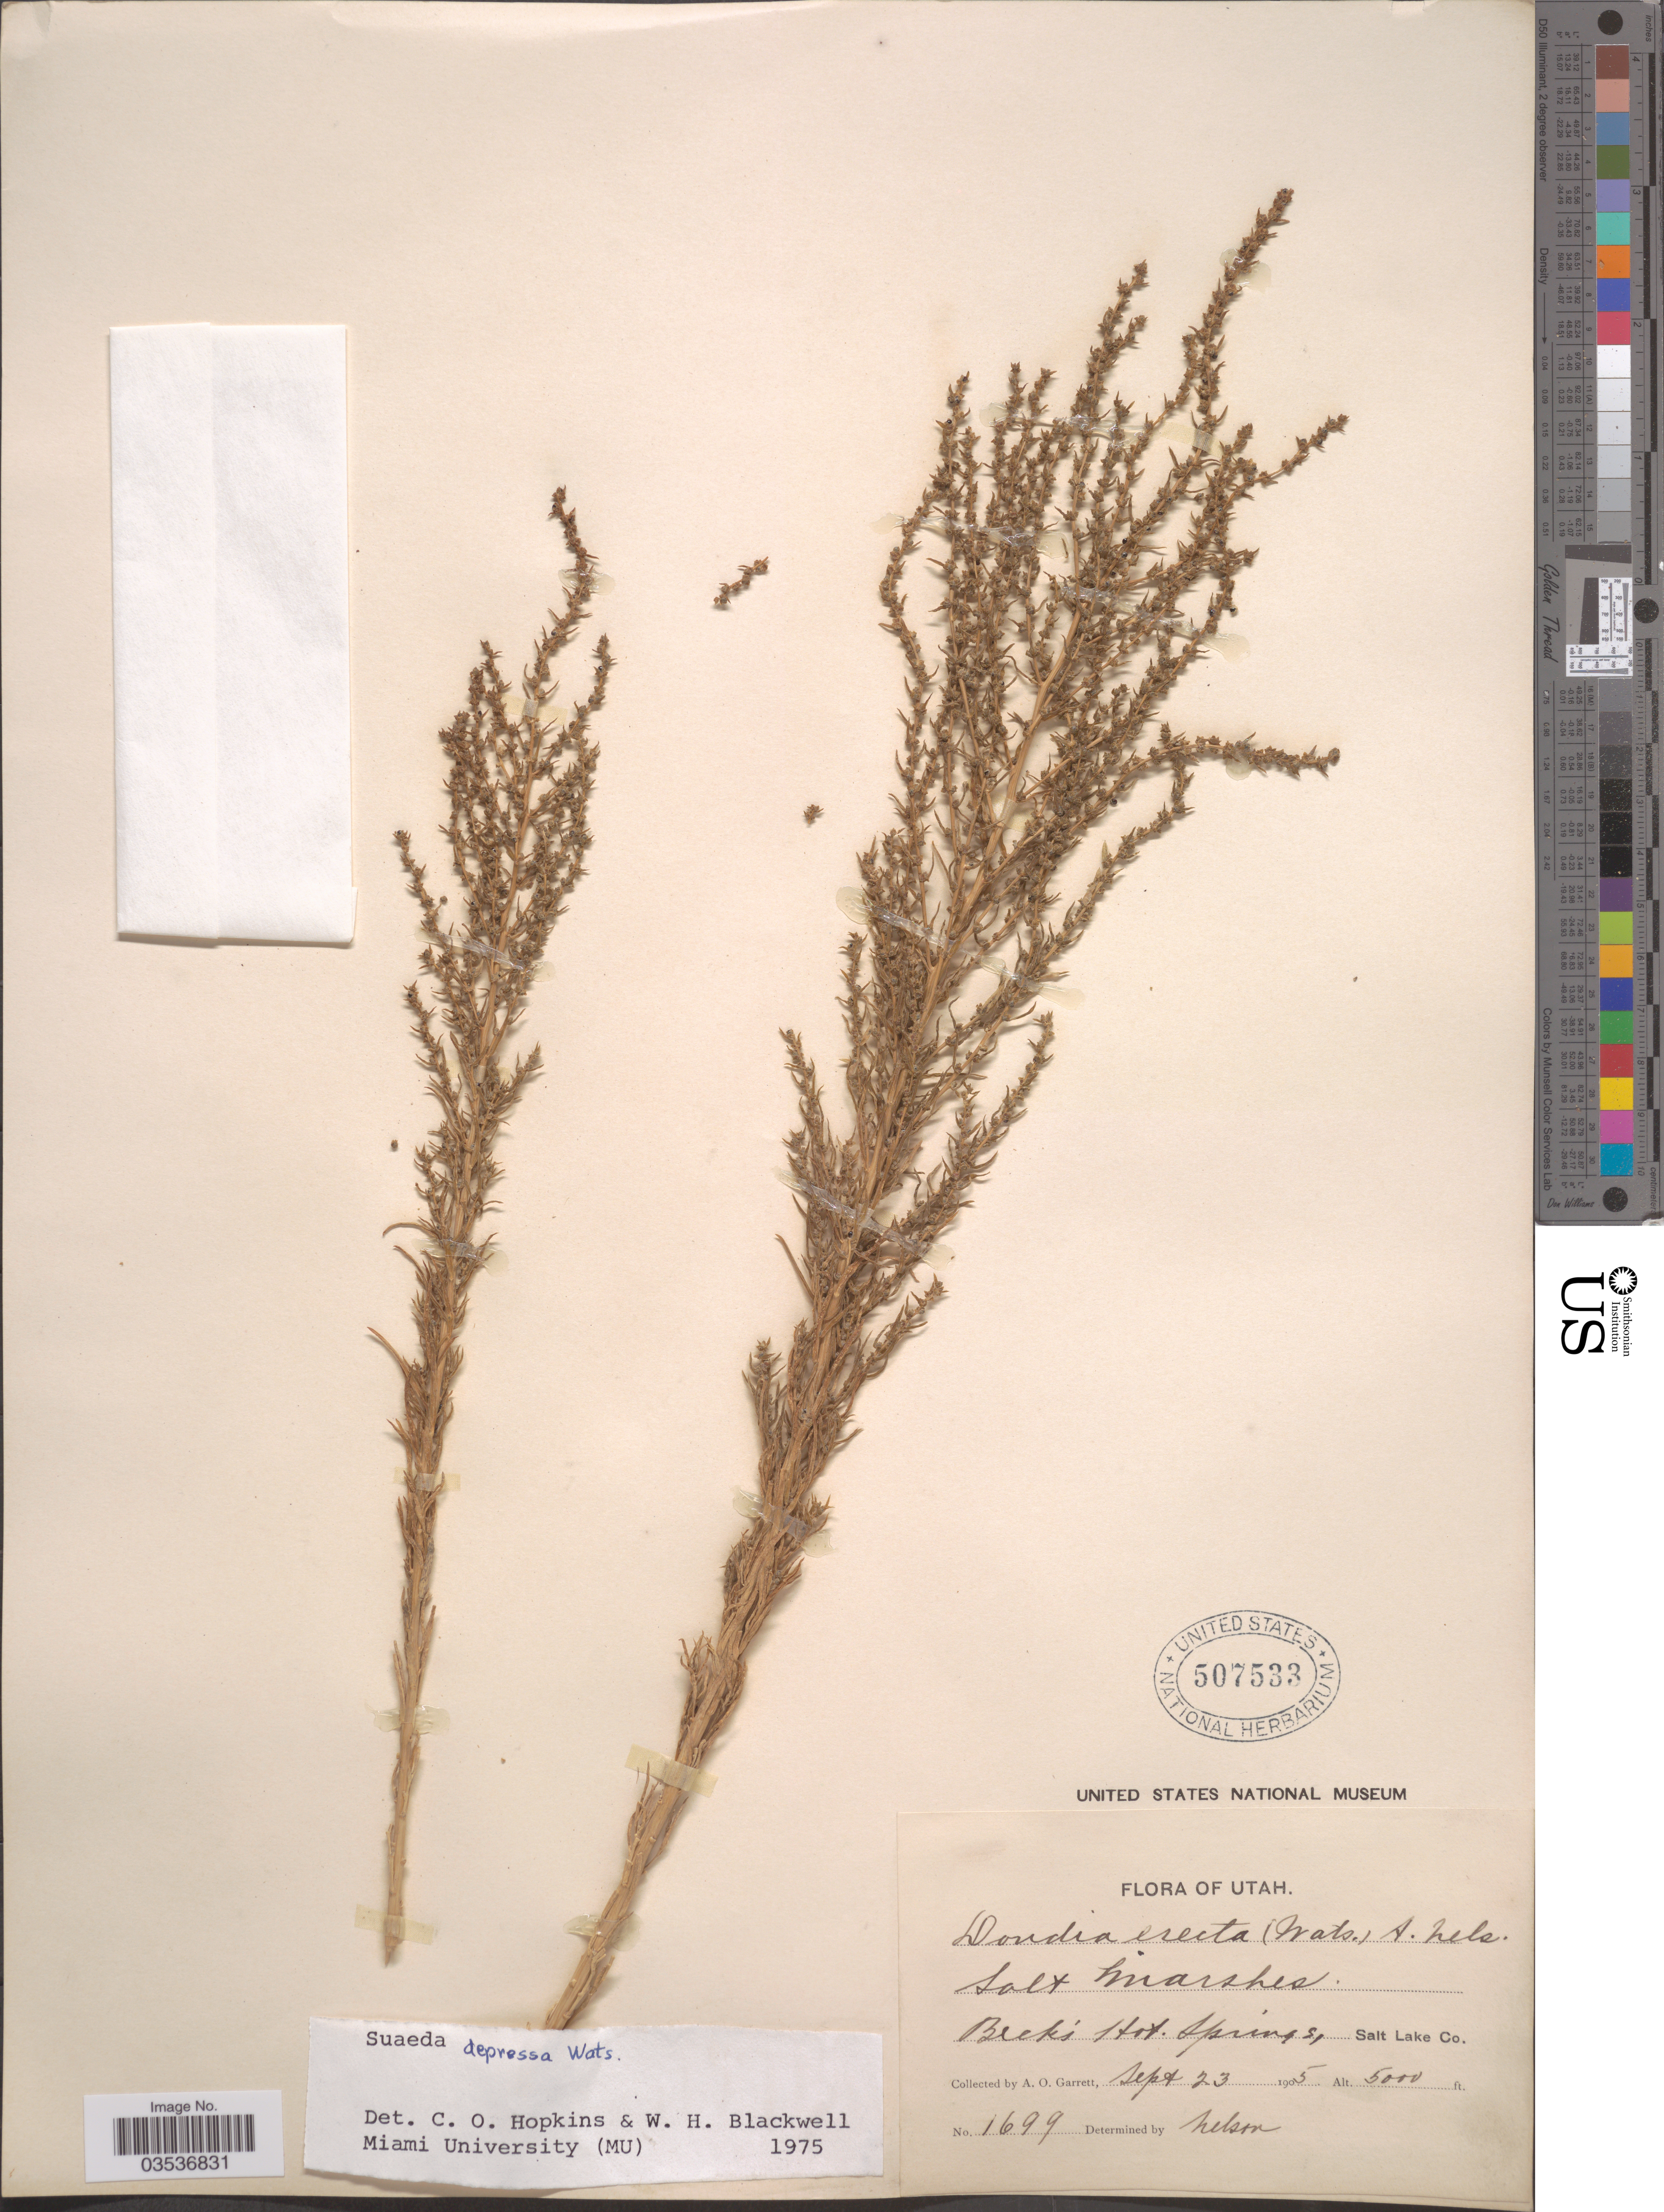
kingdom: Plantae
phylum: Tracheophyta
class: Magnoliopsida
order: Caryophyllales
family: Amaranthaceae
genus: Suaeda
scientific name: Suaeda depressa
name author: (Pursh) S. Watson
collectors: A. O. Garrett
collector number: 1699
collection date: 1905-09-23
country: United States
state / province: Utah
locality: Beck's Hot Springs, Salt Lake Co.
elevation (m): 1524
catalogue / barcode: US 507533